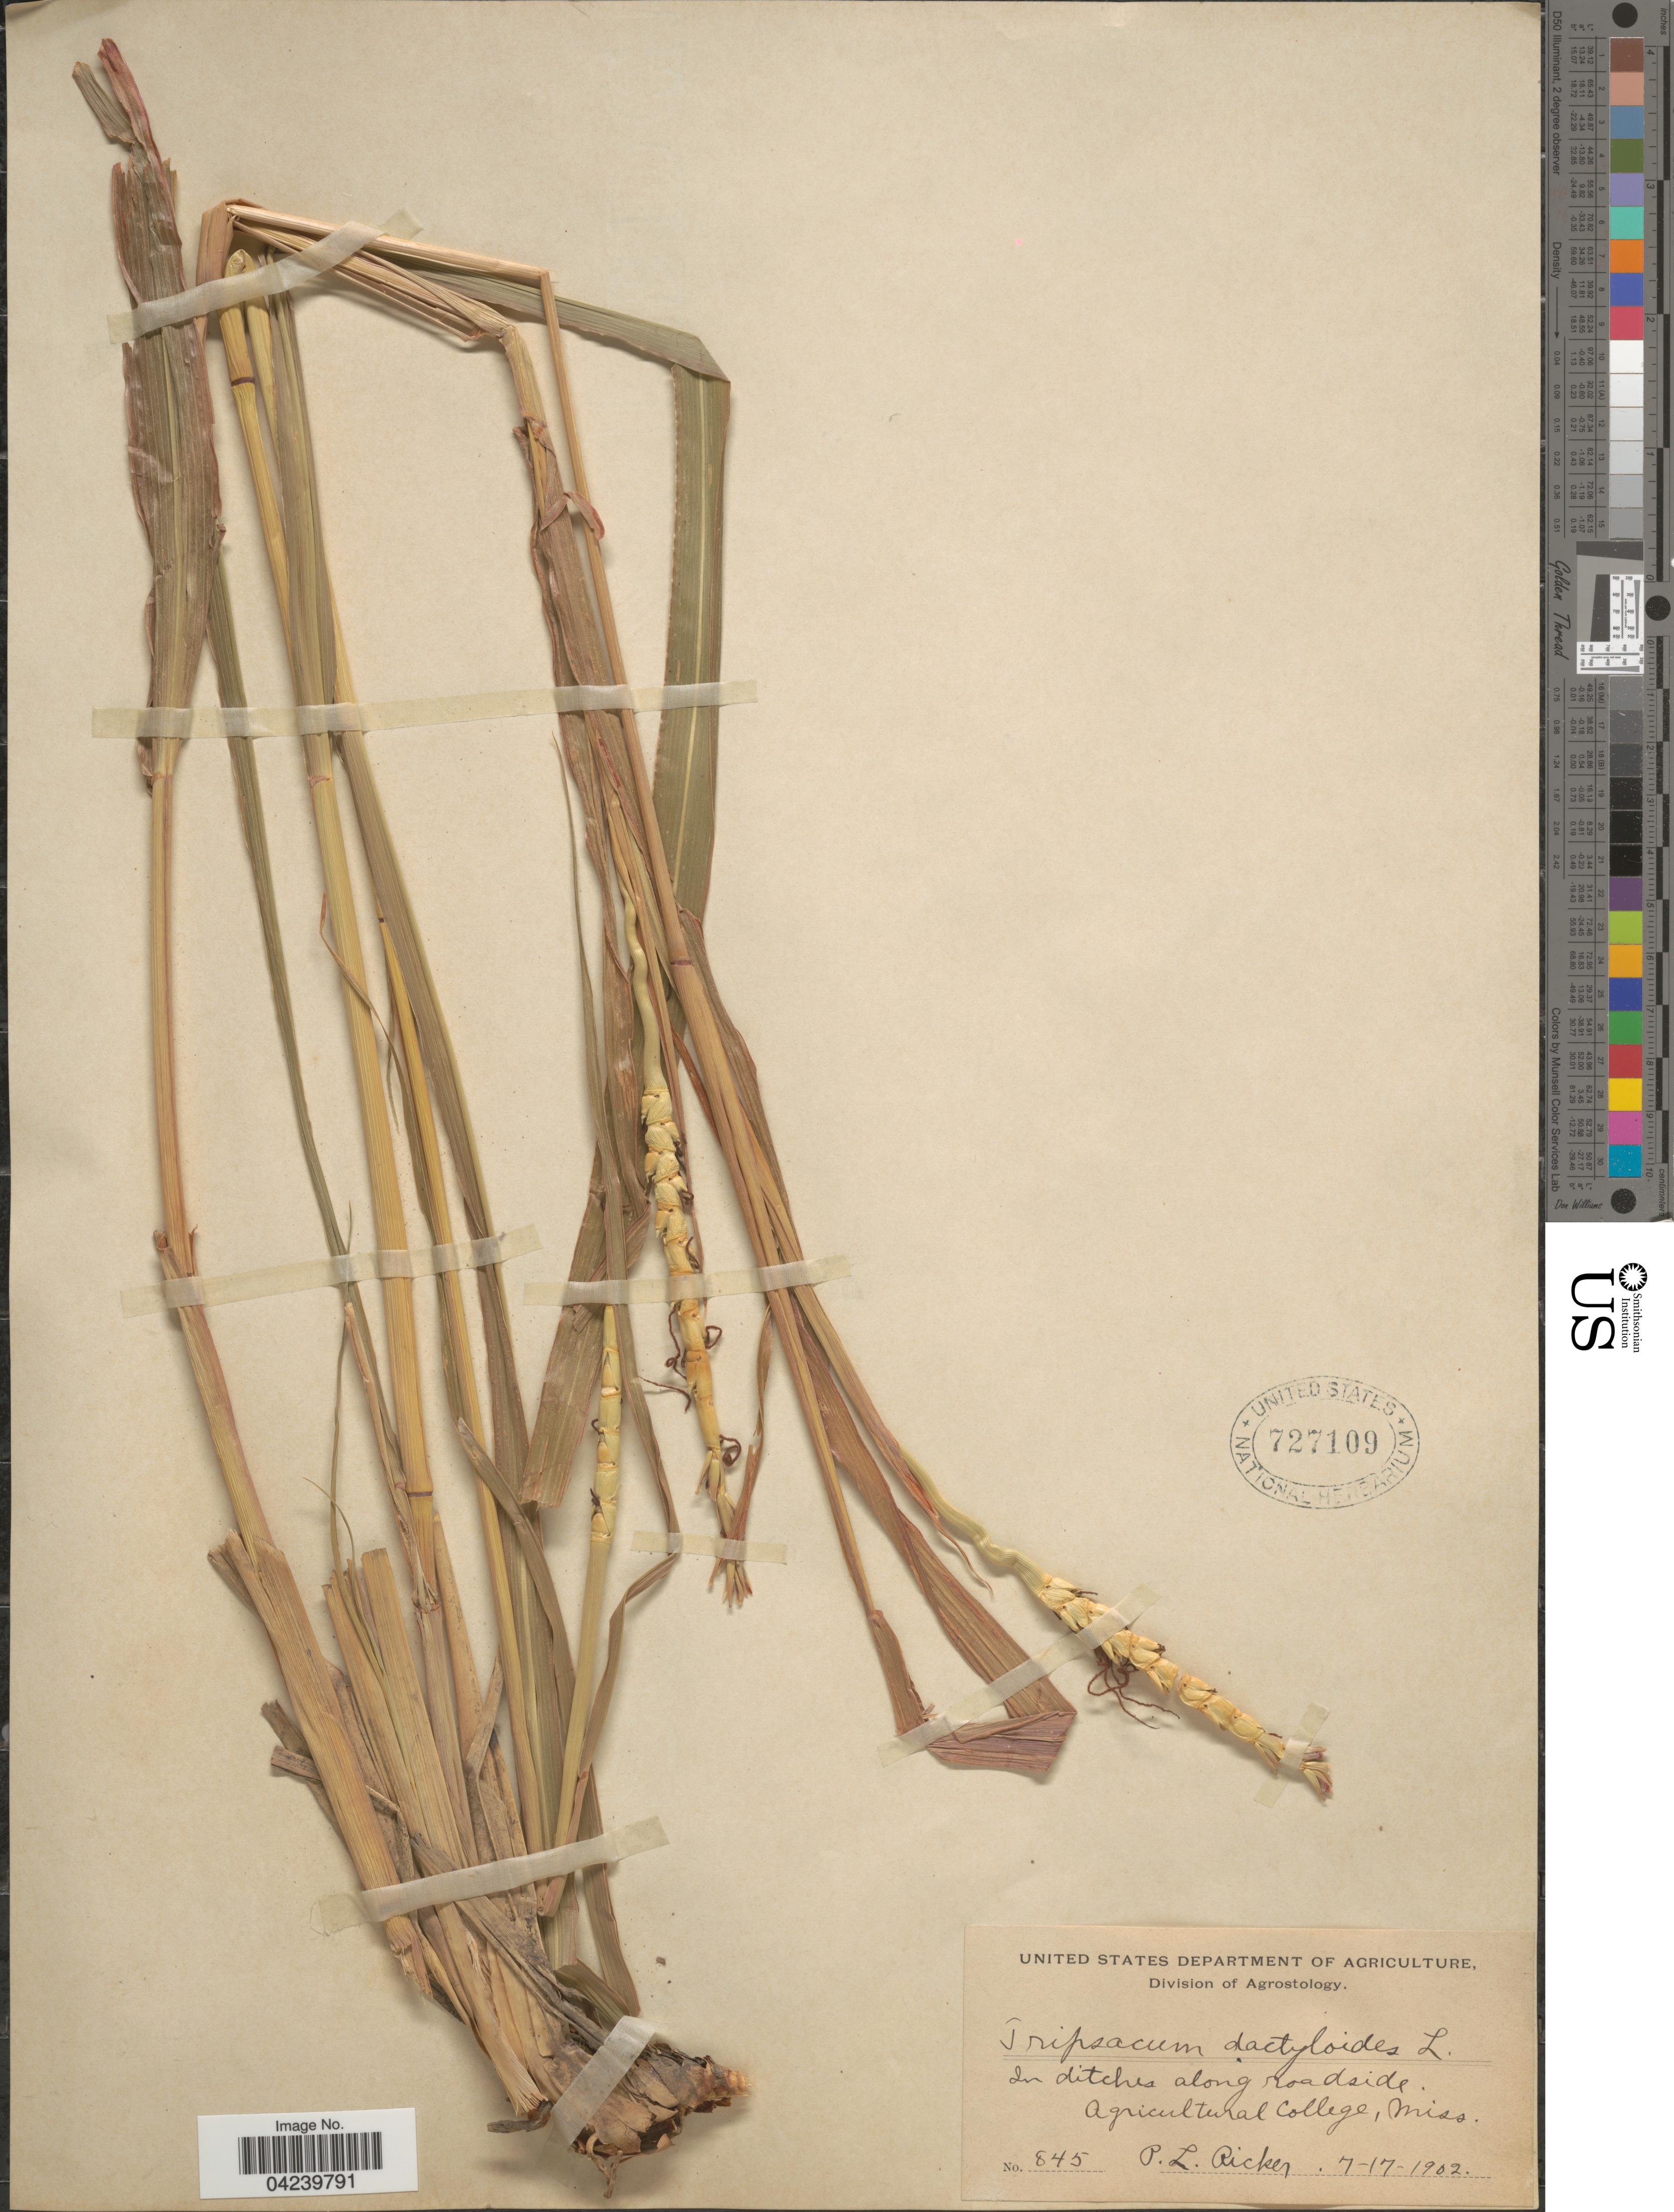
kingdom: Plantae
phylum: Tracheophyta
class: Liliopsida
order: Poales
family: Poaceae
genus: Tripsacum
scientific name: Tripsacum dactyloides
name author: (L.) L.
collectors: P. Ricker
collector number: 845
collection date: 1902-07-17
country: United States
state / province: Mississippi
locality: In ditches along roadside. Agricultural College.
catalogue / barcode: US 727109